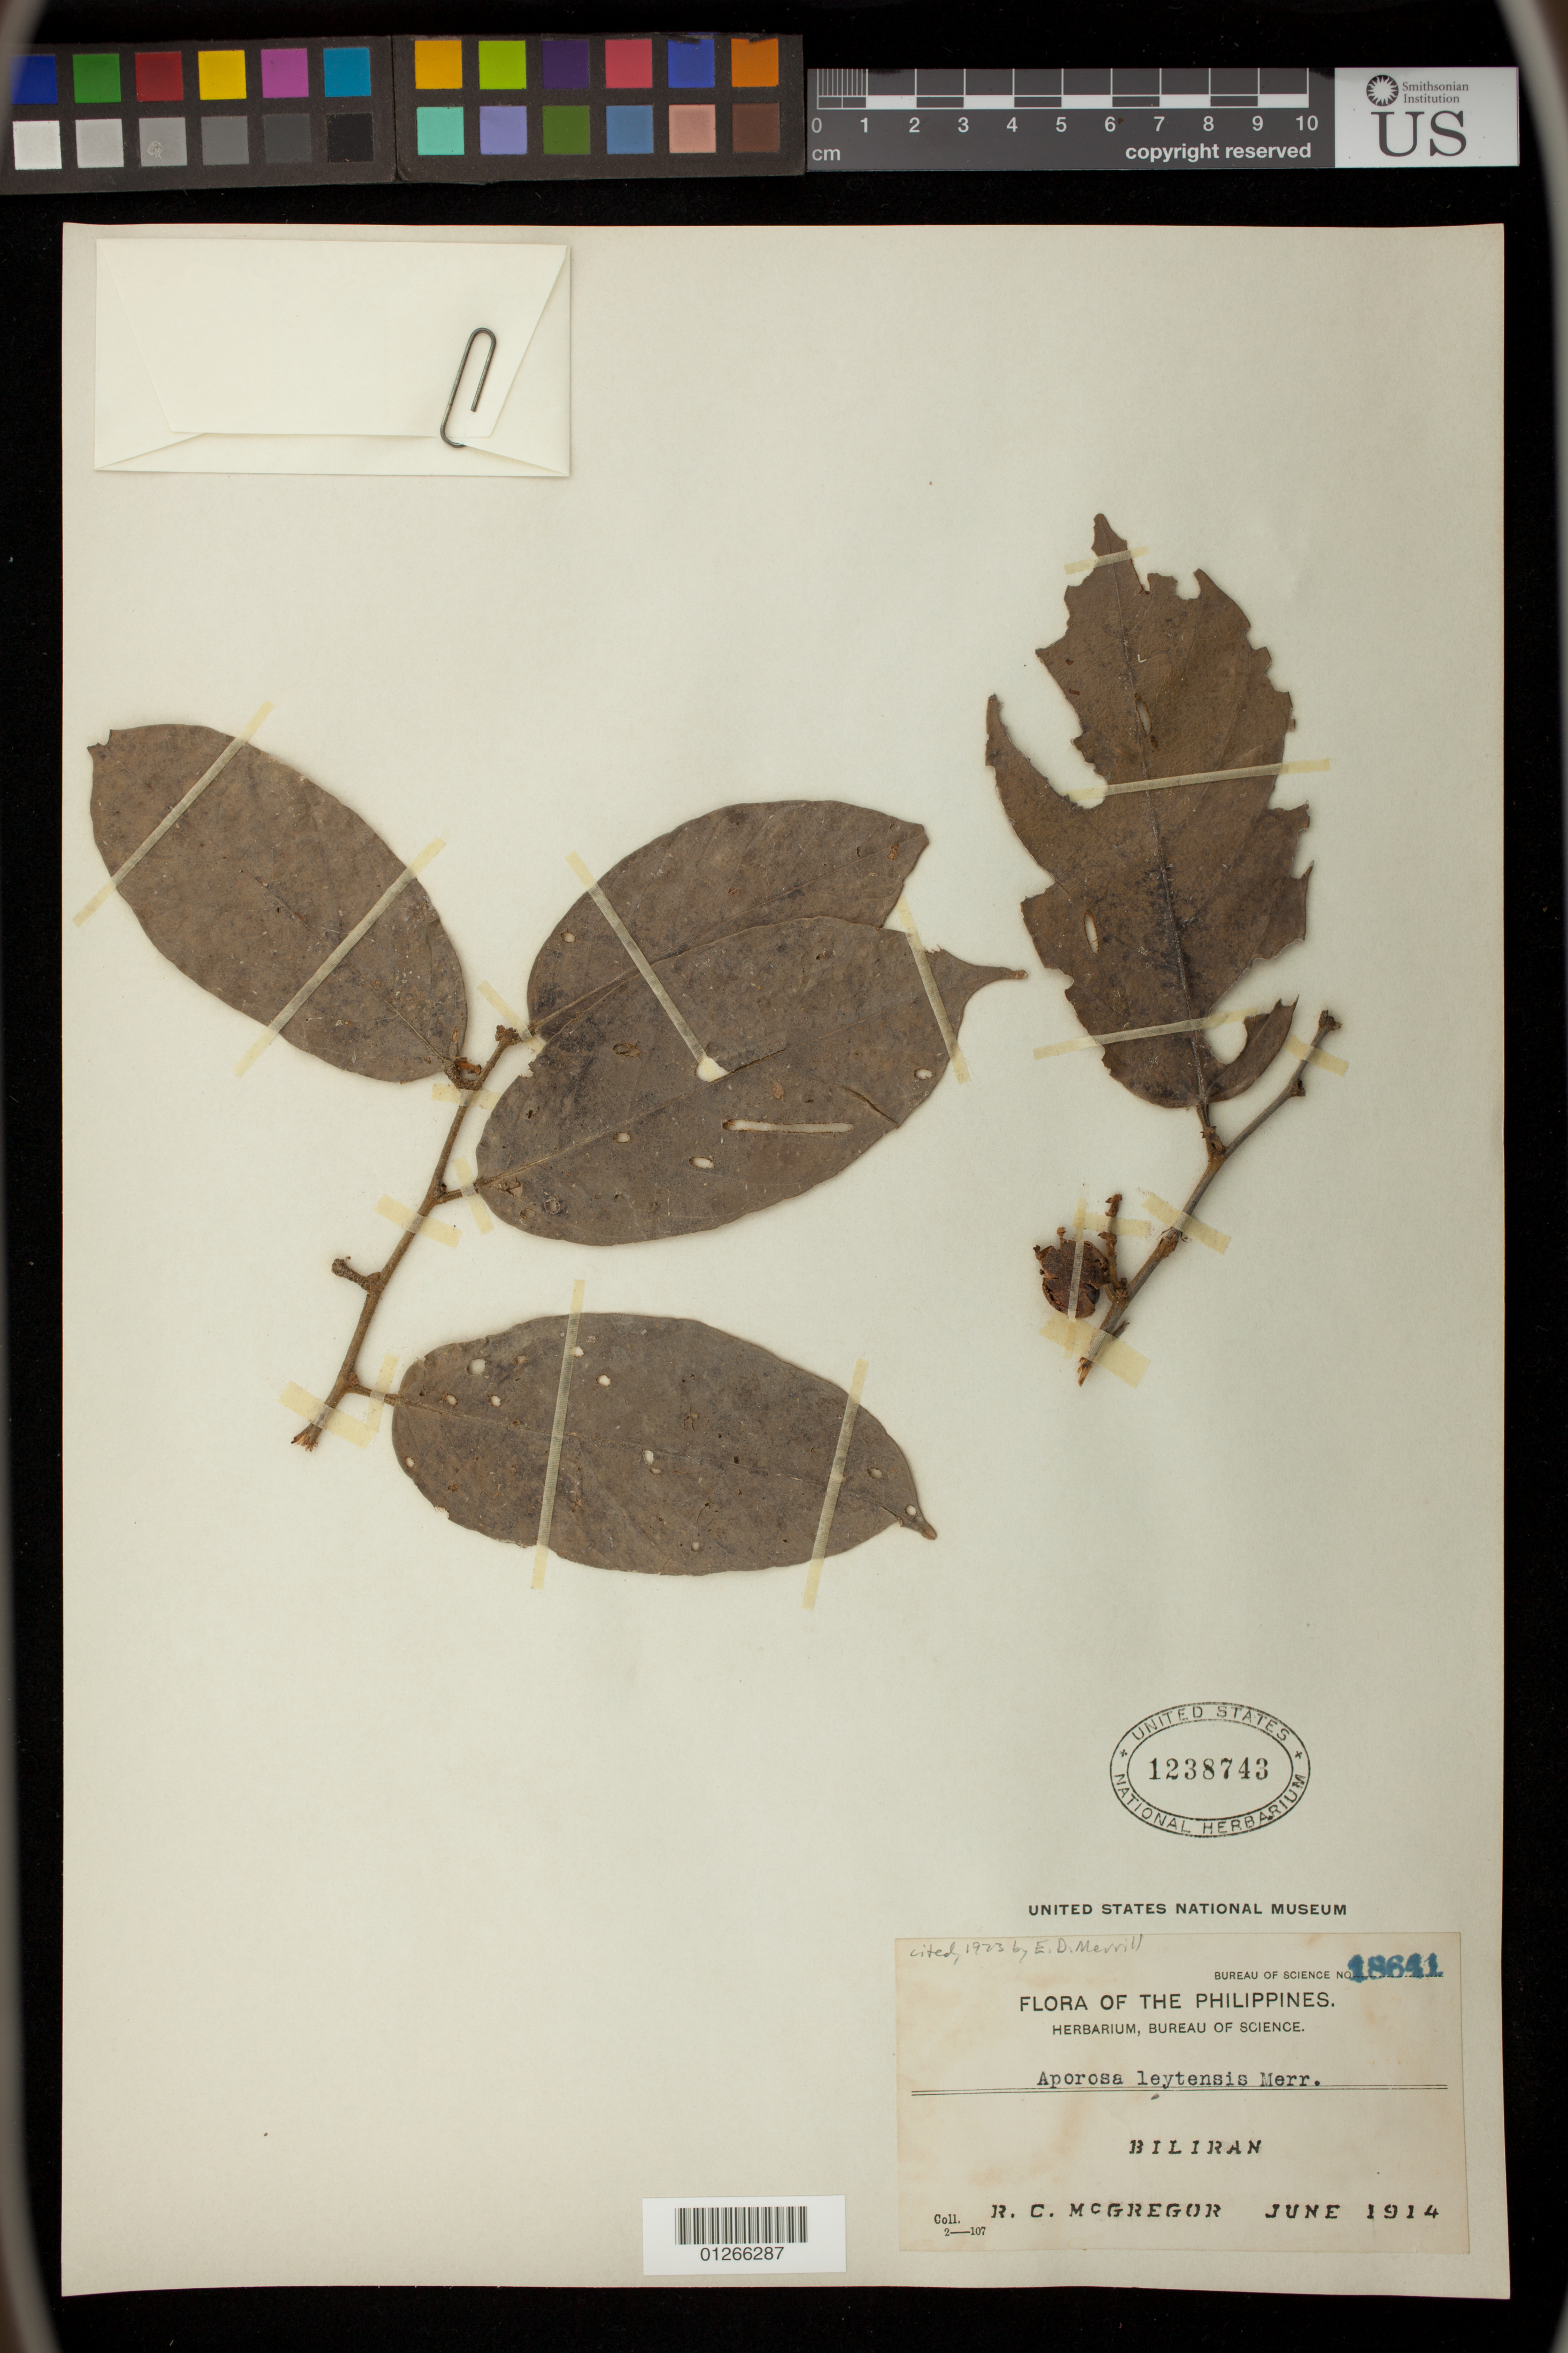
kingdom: Plantae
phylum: Tracheophyta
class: Magnoliopsida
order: Malpighiales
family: Phyllanthaceae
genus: Aporosa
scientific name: Aporosa leytensis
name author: Merr.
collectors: R. C. McGregor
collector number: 18641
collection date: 1914-06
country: Philippines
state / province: Eastern Visayas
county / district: Biliran Province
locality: Biliran